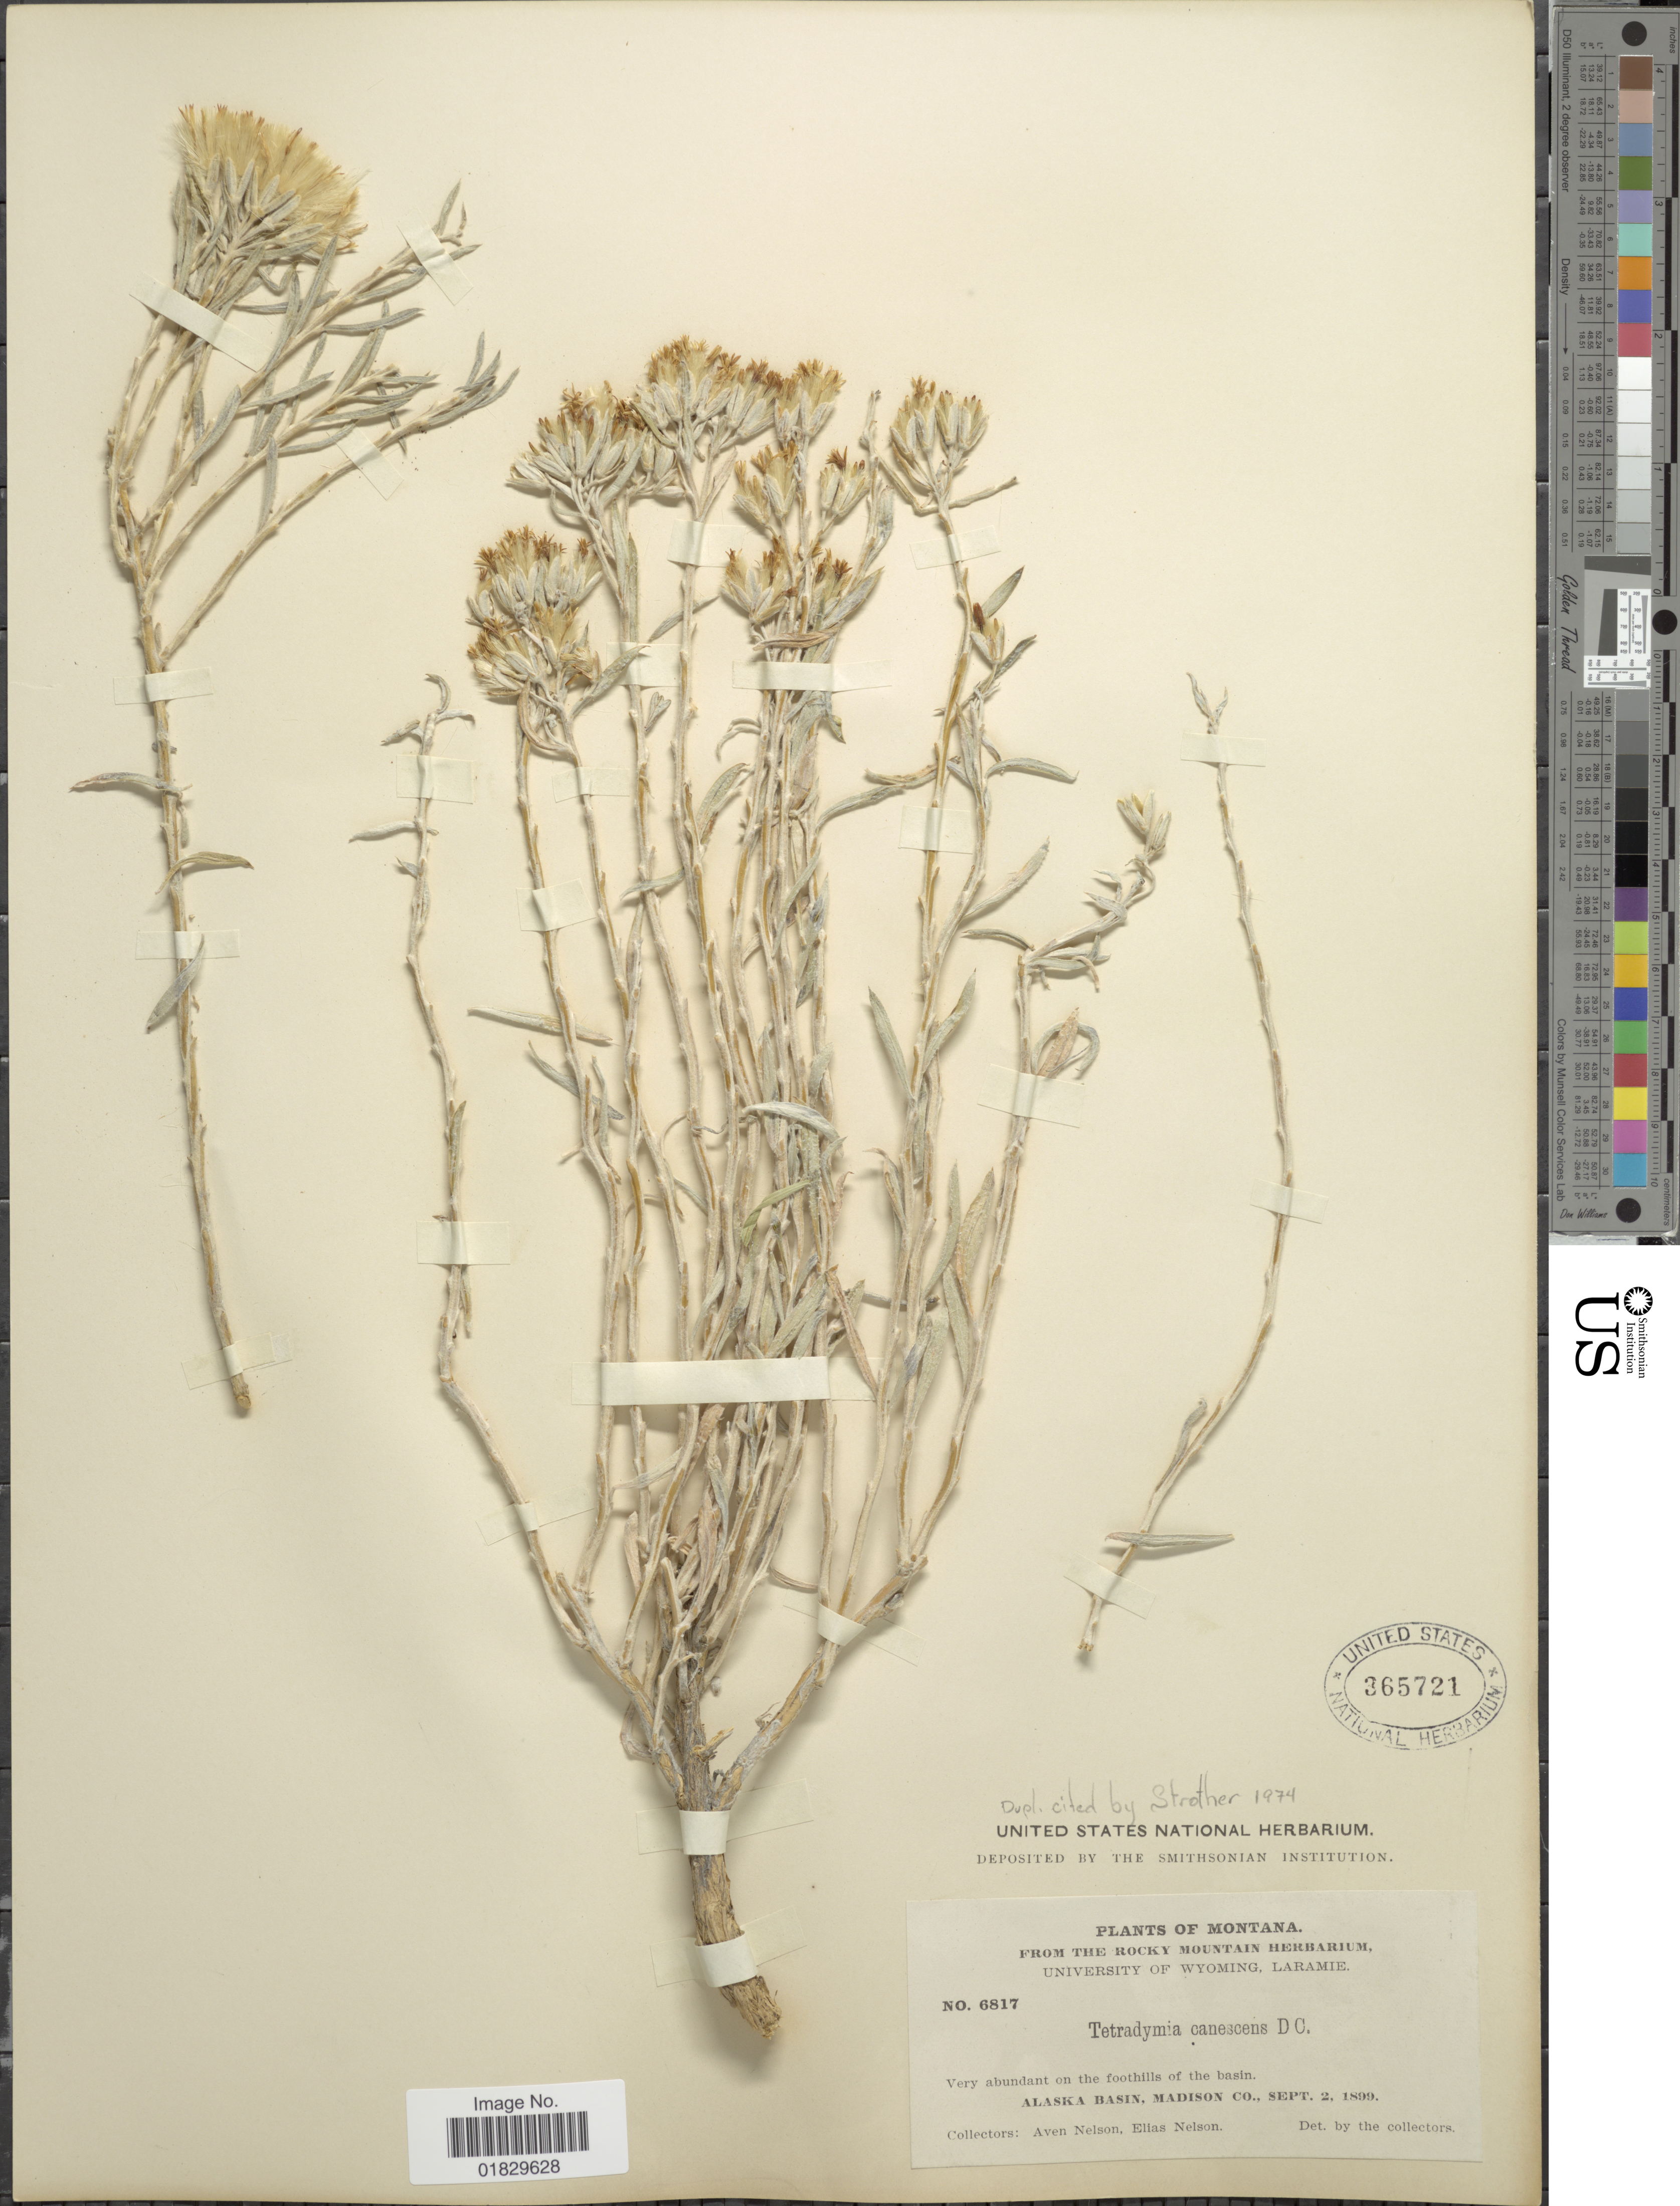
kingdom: Plantae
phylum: Tracheophyta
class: Magnoliopsida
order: Asterales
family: Asteraceae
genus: Tetradymia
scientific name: Tetradymia canescens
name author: DC.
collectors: A. Nelson & E. Nelson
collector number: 6817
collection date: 1899-09-02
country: United States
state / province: Montana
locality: Very abundant on the foothills of the basin. Alaska Basin, Madison Co.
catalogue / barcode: US 365721